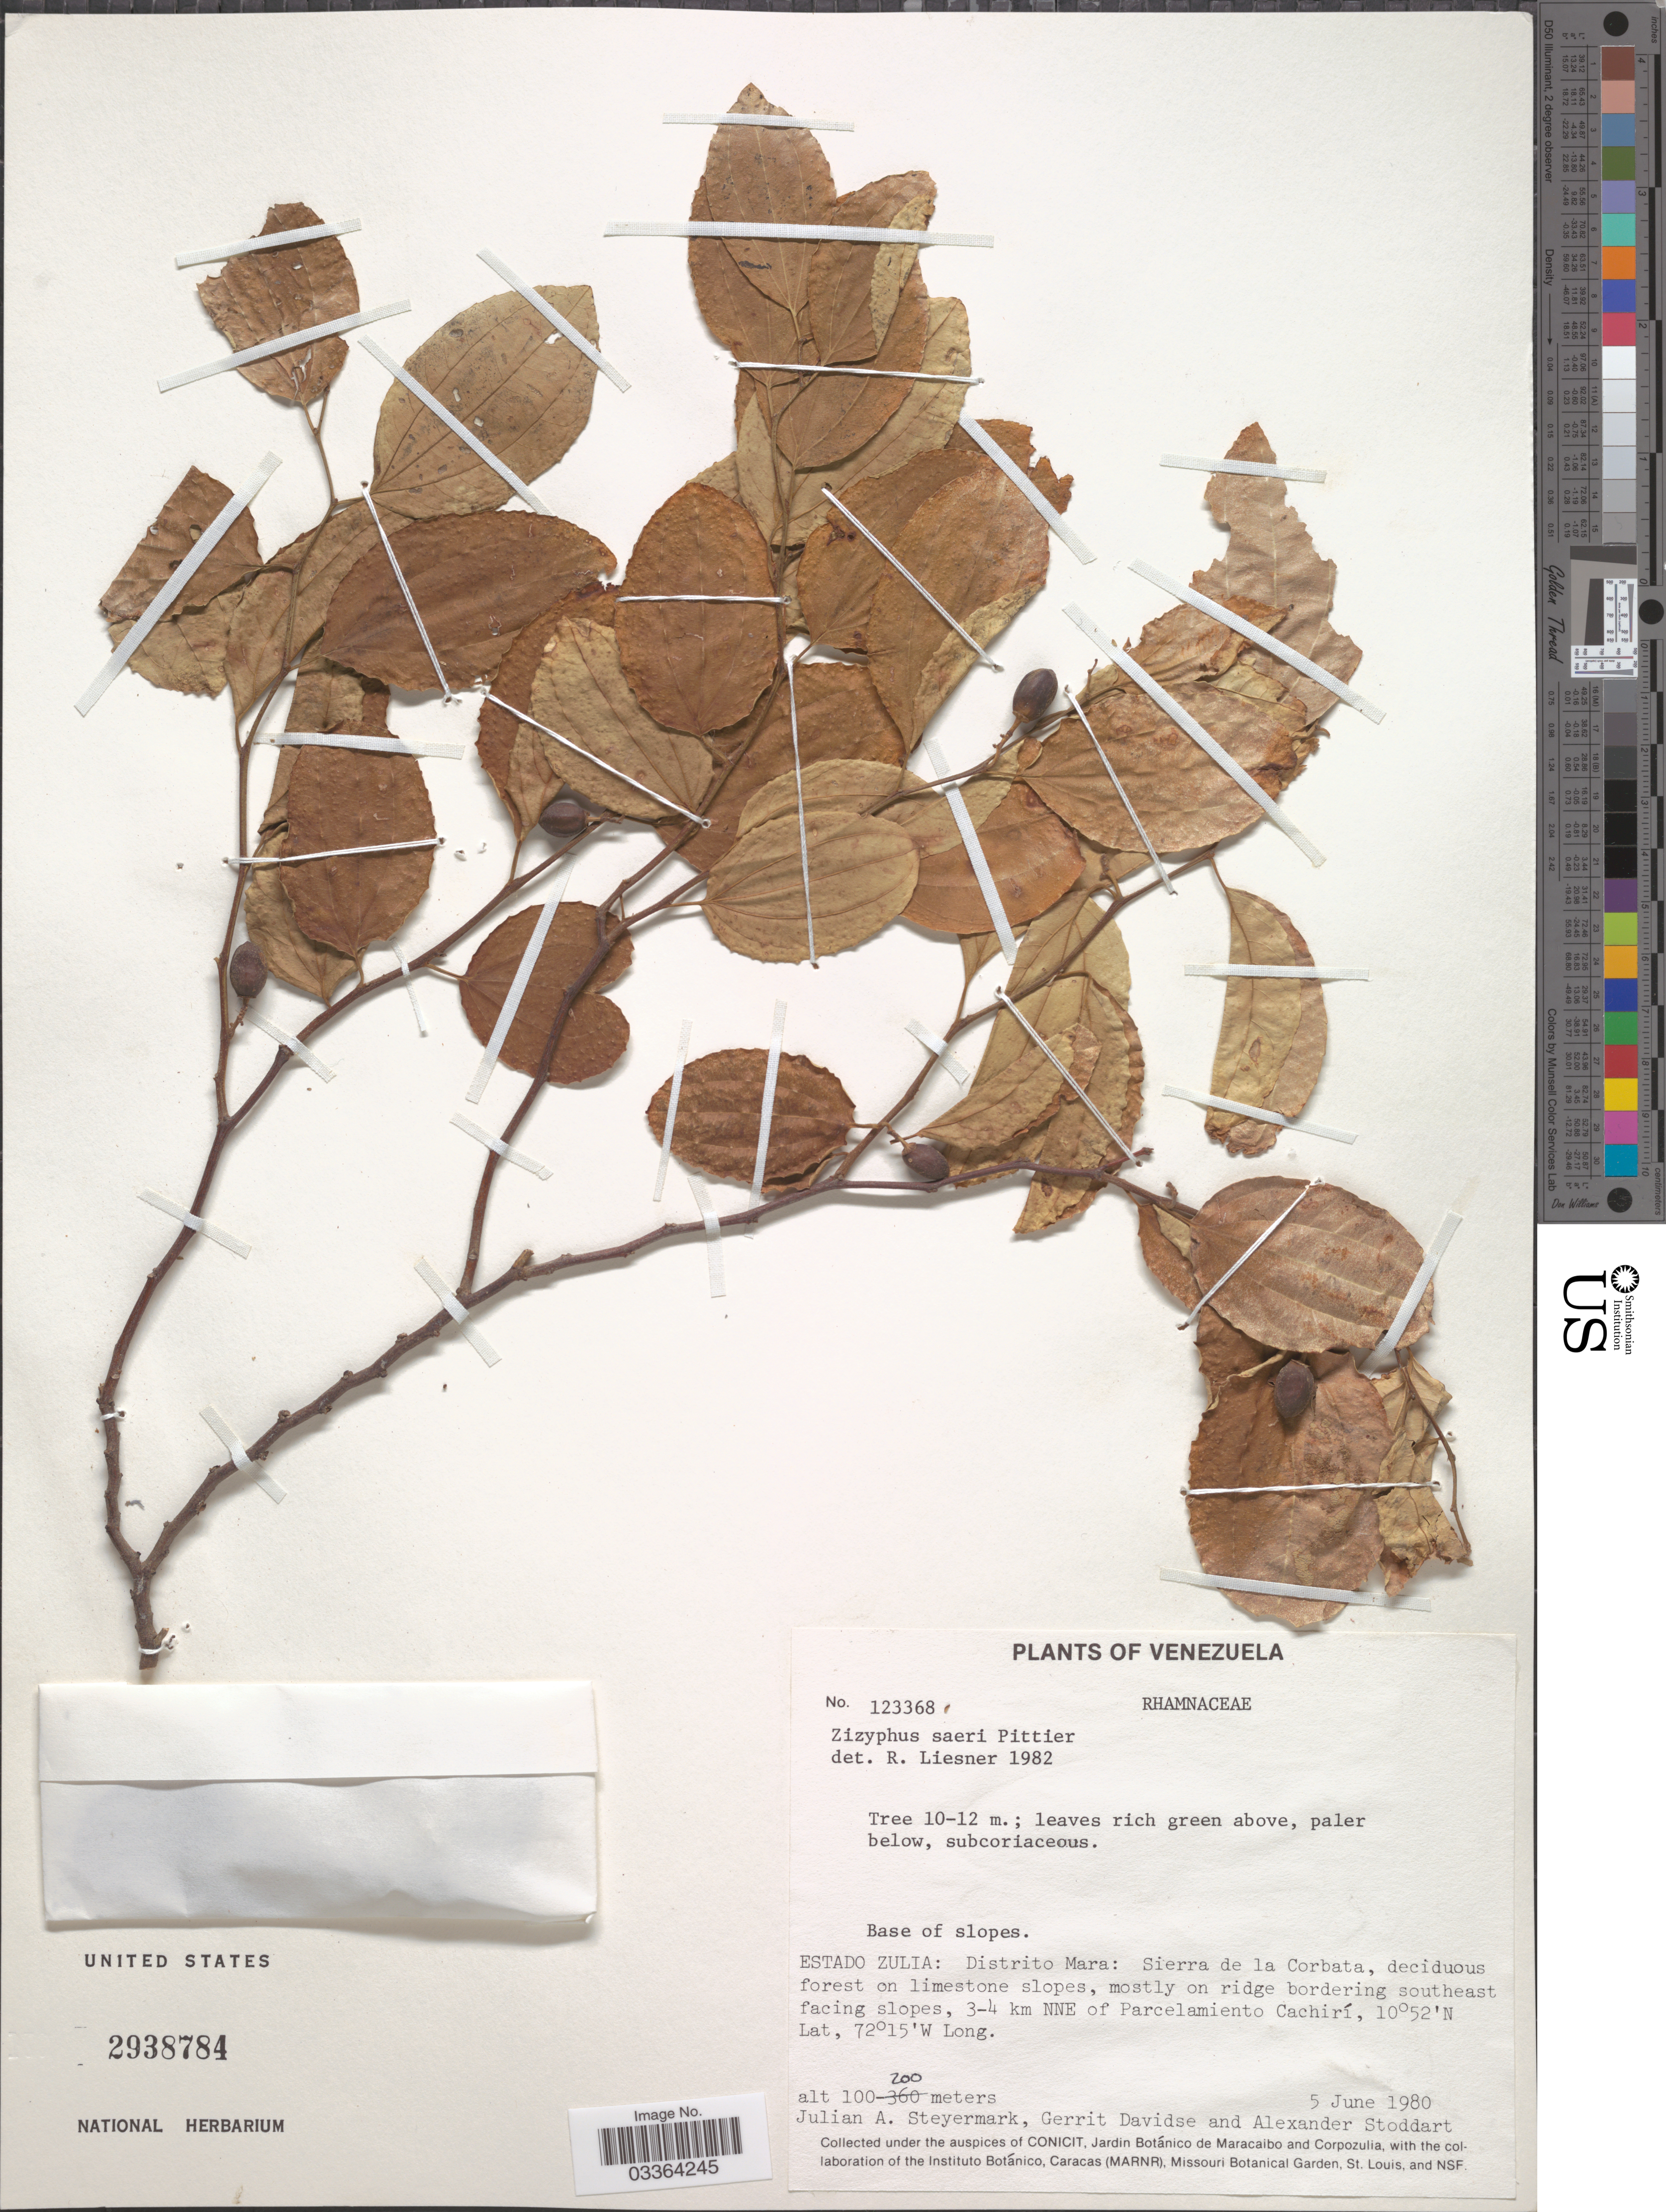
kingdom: Plantae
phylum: Tracheophyta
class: Magnoliopsida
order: Rosales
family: Rhamnaceae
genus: Sarcomphalus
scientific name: Sarcomphalus saeri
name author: (Pittier) Hauenschild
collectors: J. Steyermark, G. Davidse & A. Stoddart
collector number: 123368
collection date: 1980-06-05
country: Venezuela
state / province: Zulia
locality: Distrito Mara: Sierra de la Corbata, deciduous forest on limestone slopes, mostly on ridge bordering southeast facing slopes, 3-4 km NNE of Parcelamiento Cachirí.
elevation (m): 100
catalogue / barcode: US 2938784